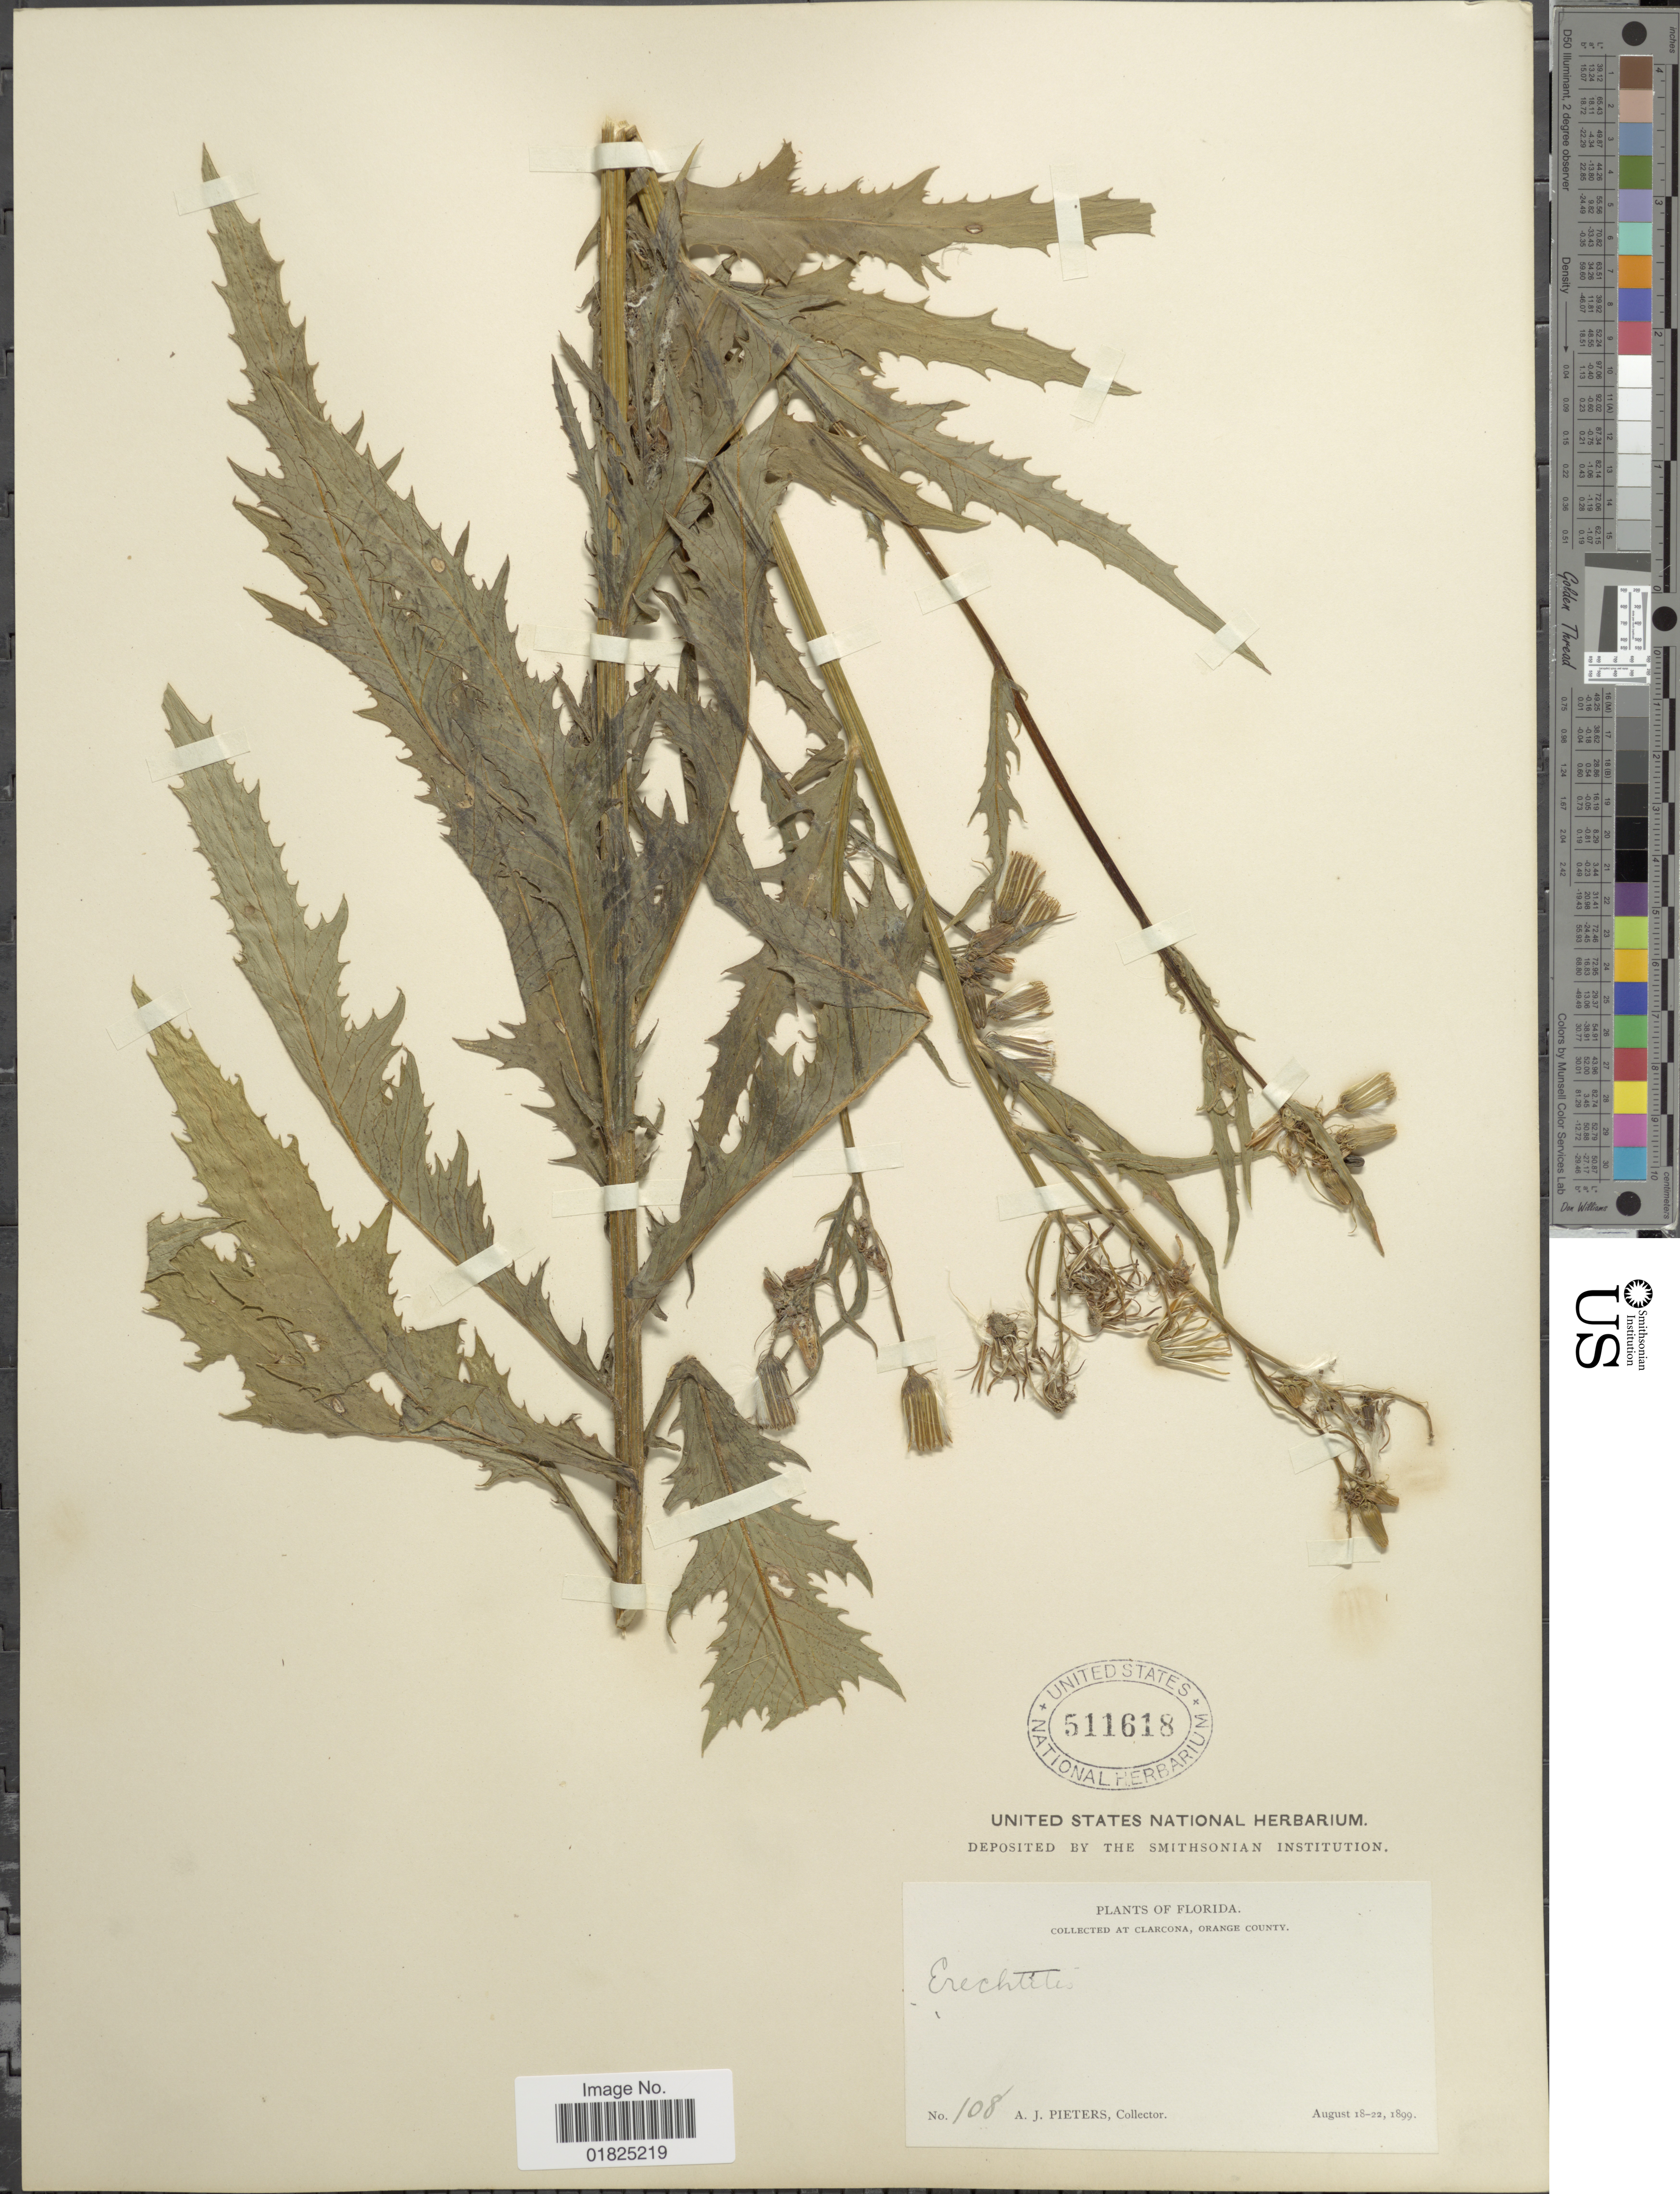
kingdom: Plantae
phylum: Tracheophyta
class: Magnoliopsida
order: Asterales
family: Asteraceae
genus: Erechtites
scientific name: Erechtites hieraciifolius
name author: (L.) Raf. ex DC.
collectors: A. Pieters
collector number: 108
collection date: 1899-08-18/1899-08-22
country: United States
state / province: Florida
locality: At Clarcona, Orange County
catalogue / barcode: US 511618